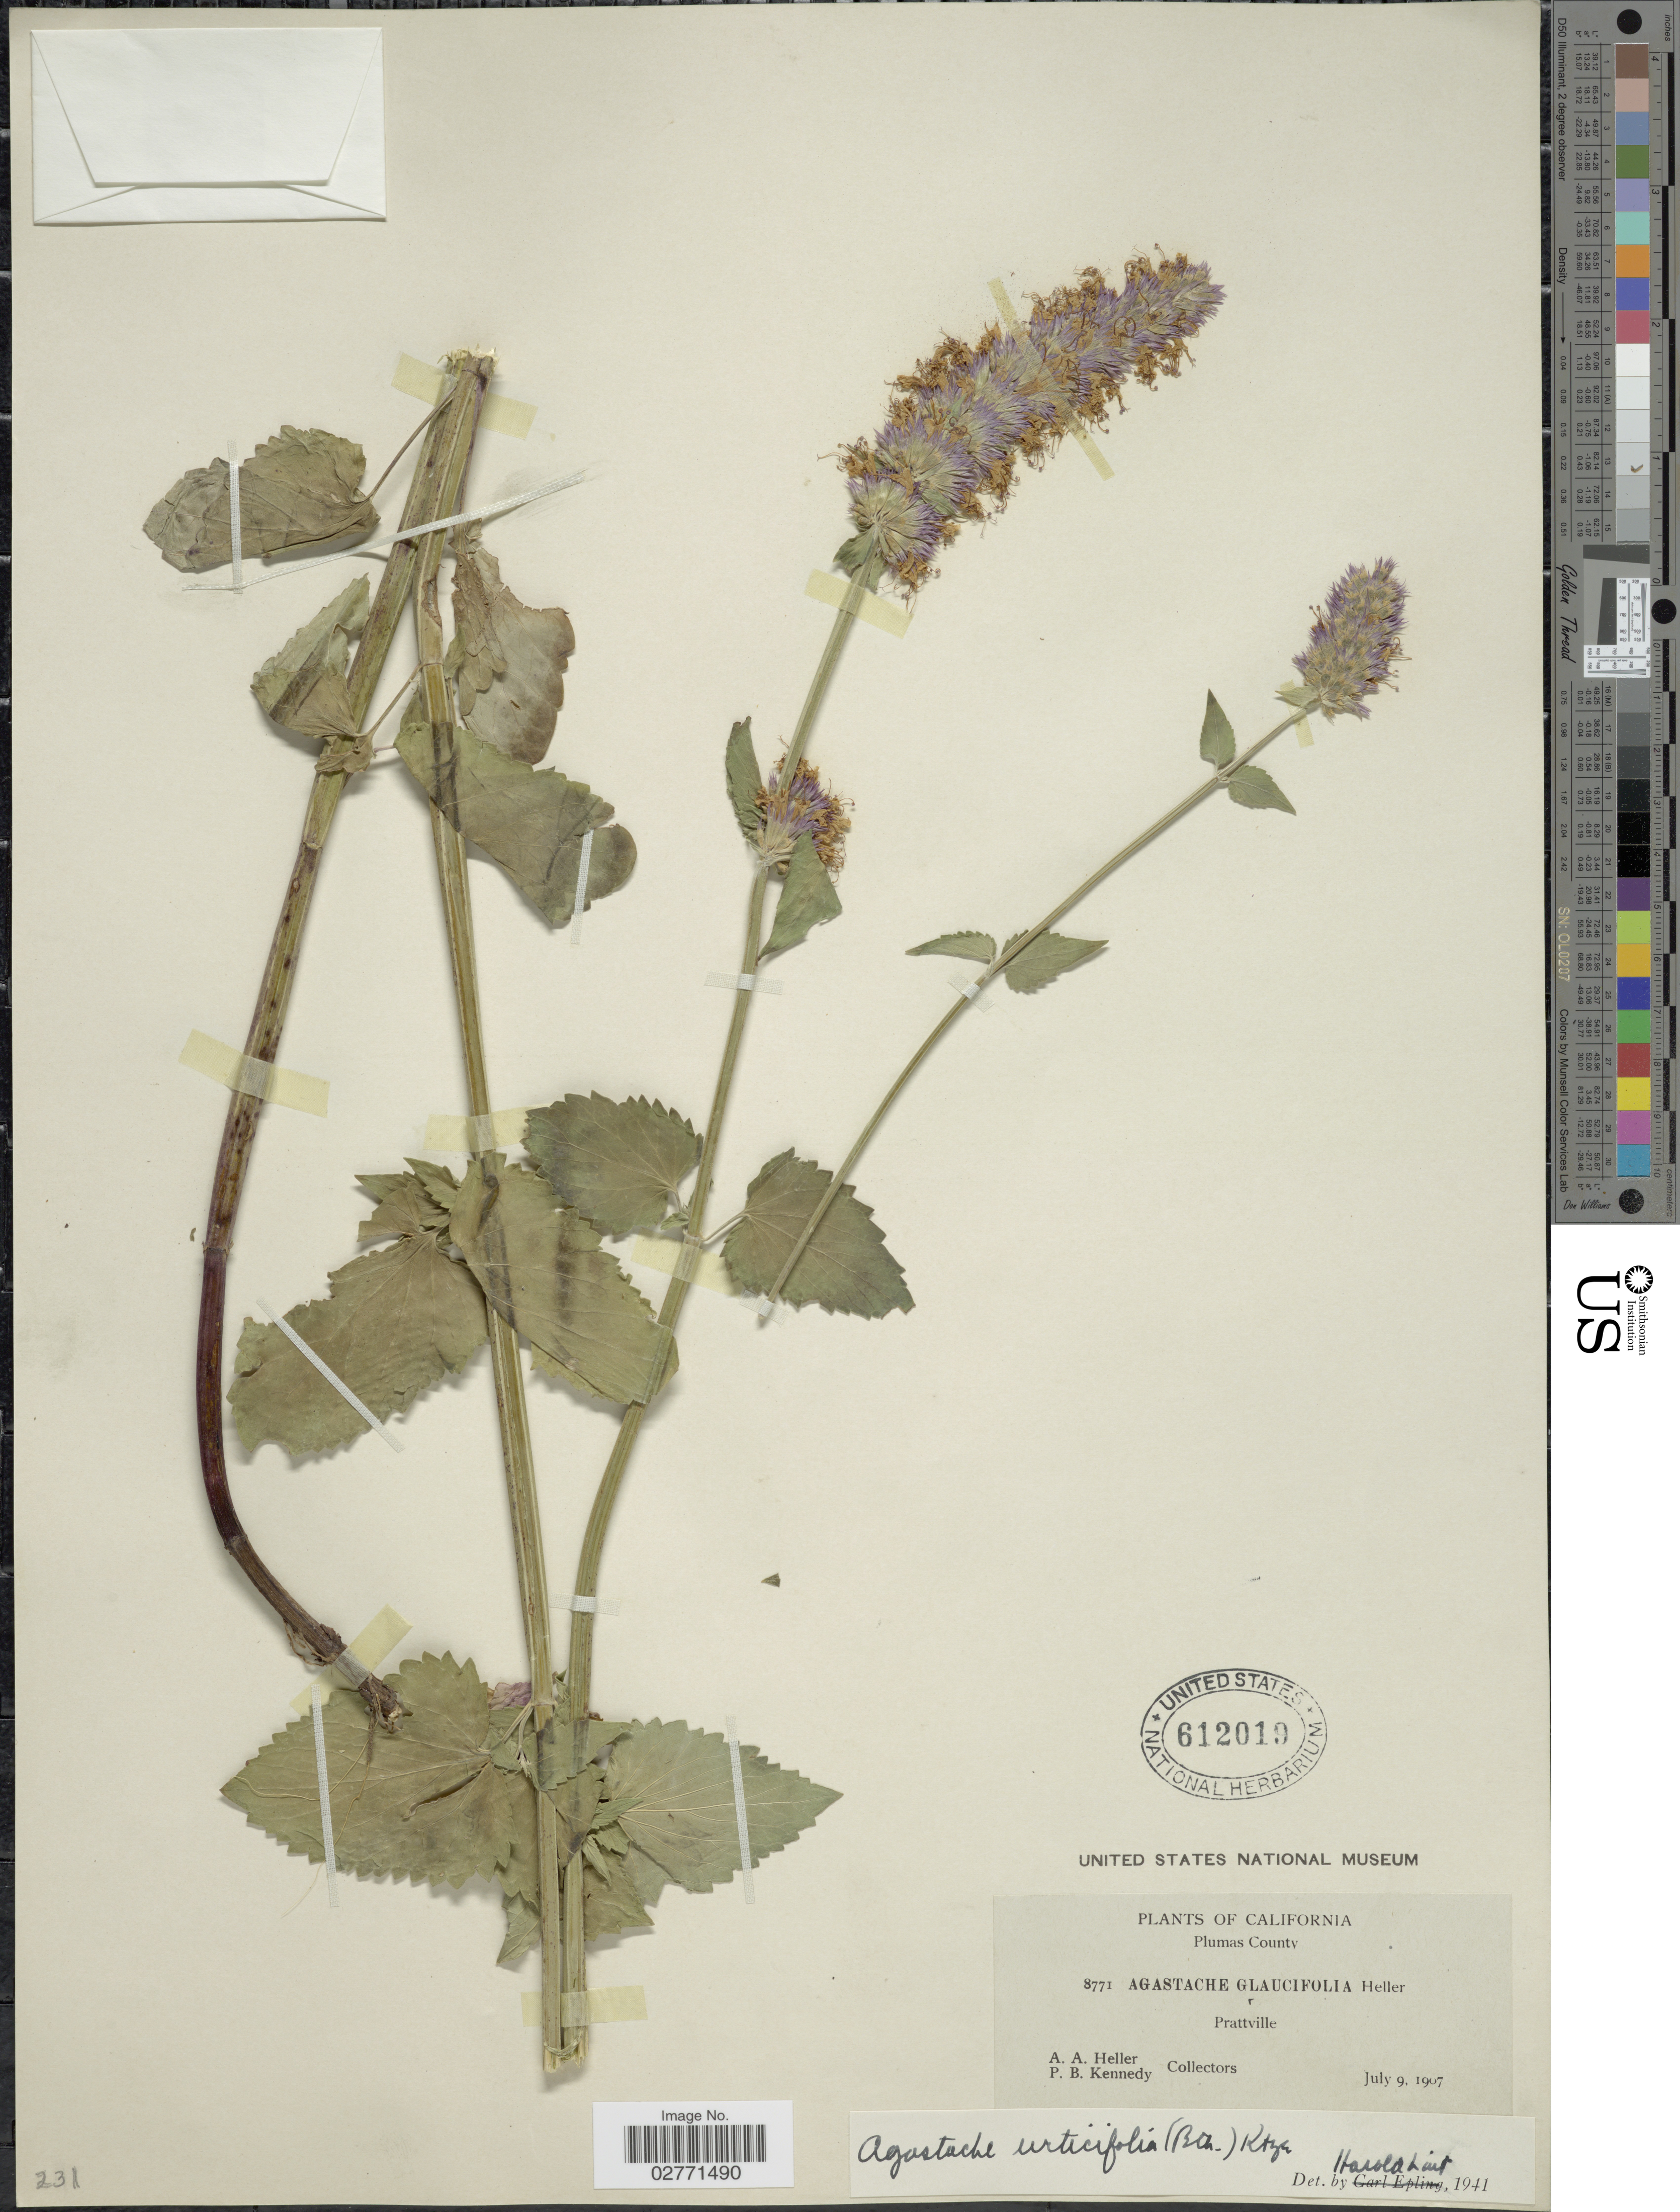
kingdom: Plantae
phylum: Tracheophyta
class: Magnoliopsida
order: Lamiales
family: Lamiaceae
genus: Agastache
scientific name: Agastache urticifolia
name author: (Benth.) Kuntze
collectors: A. A. Heller & P. B. Kennedy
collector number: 8771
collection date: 1907-07-09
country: United States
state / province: California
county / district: Plumas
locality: Plumas County, Prattville.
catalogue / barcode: US 612019